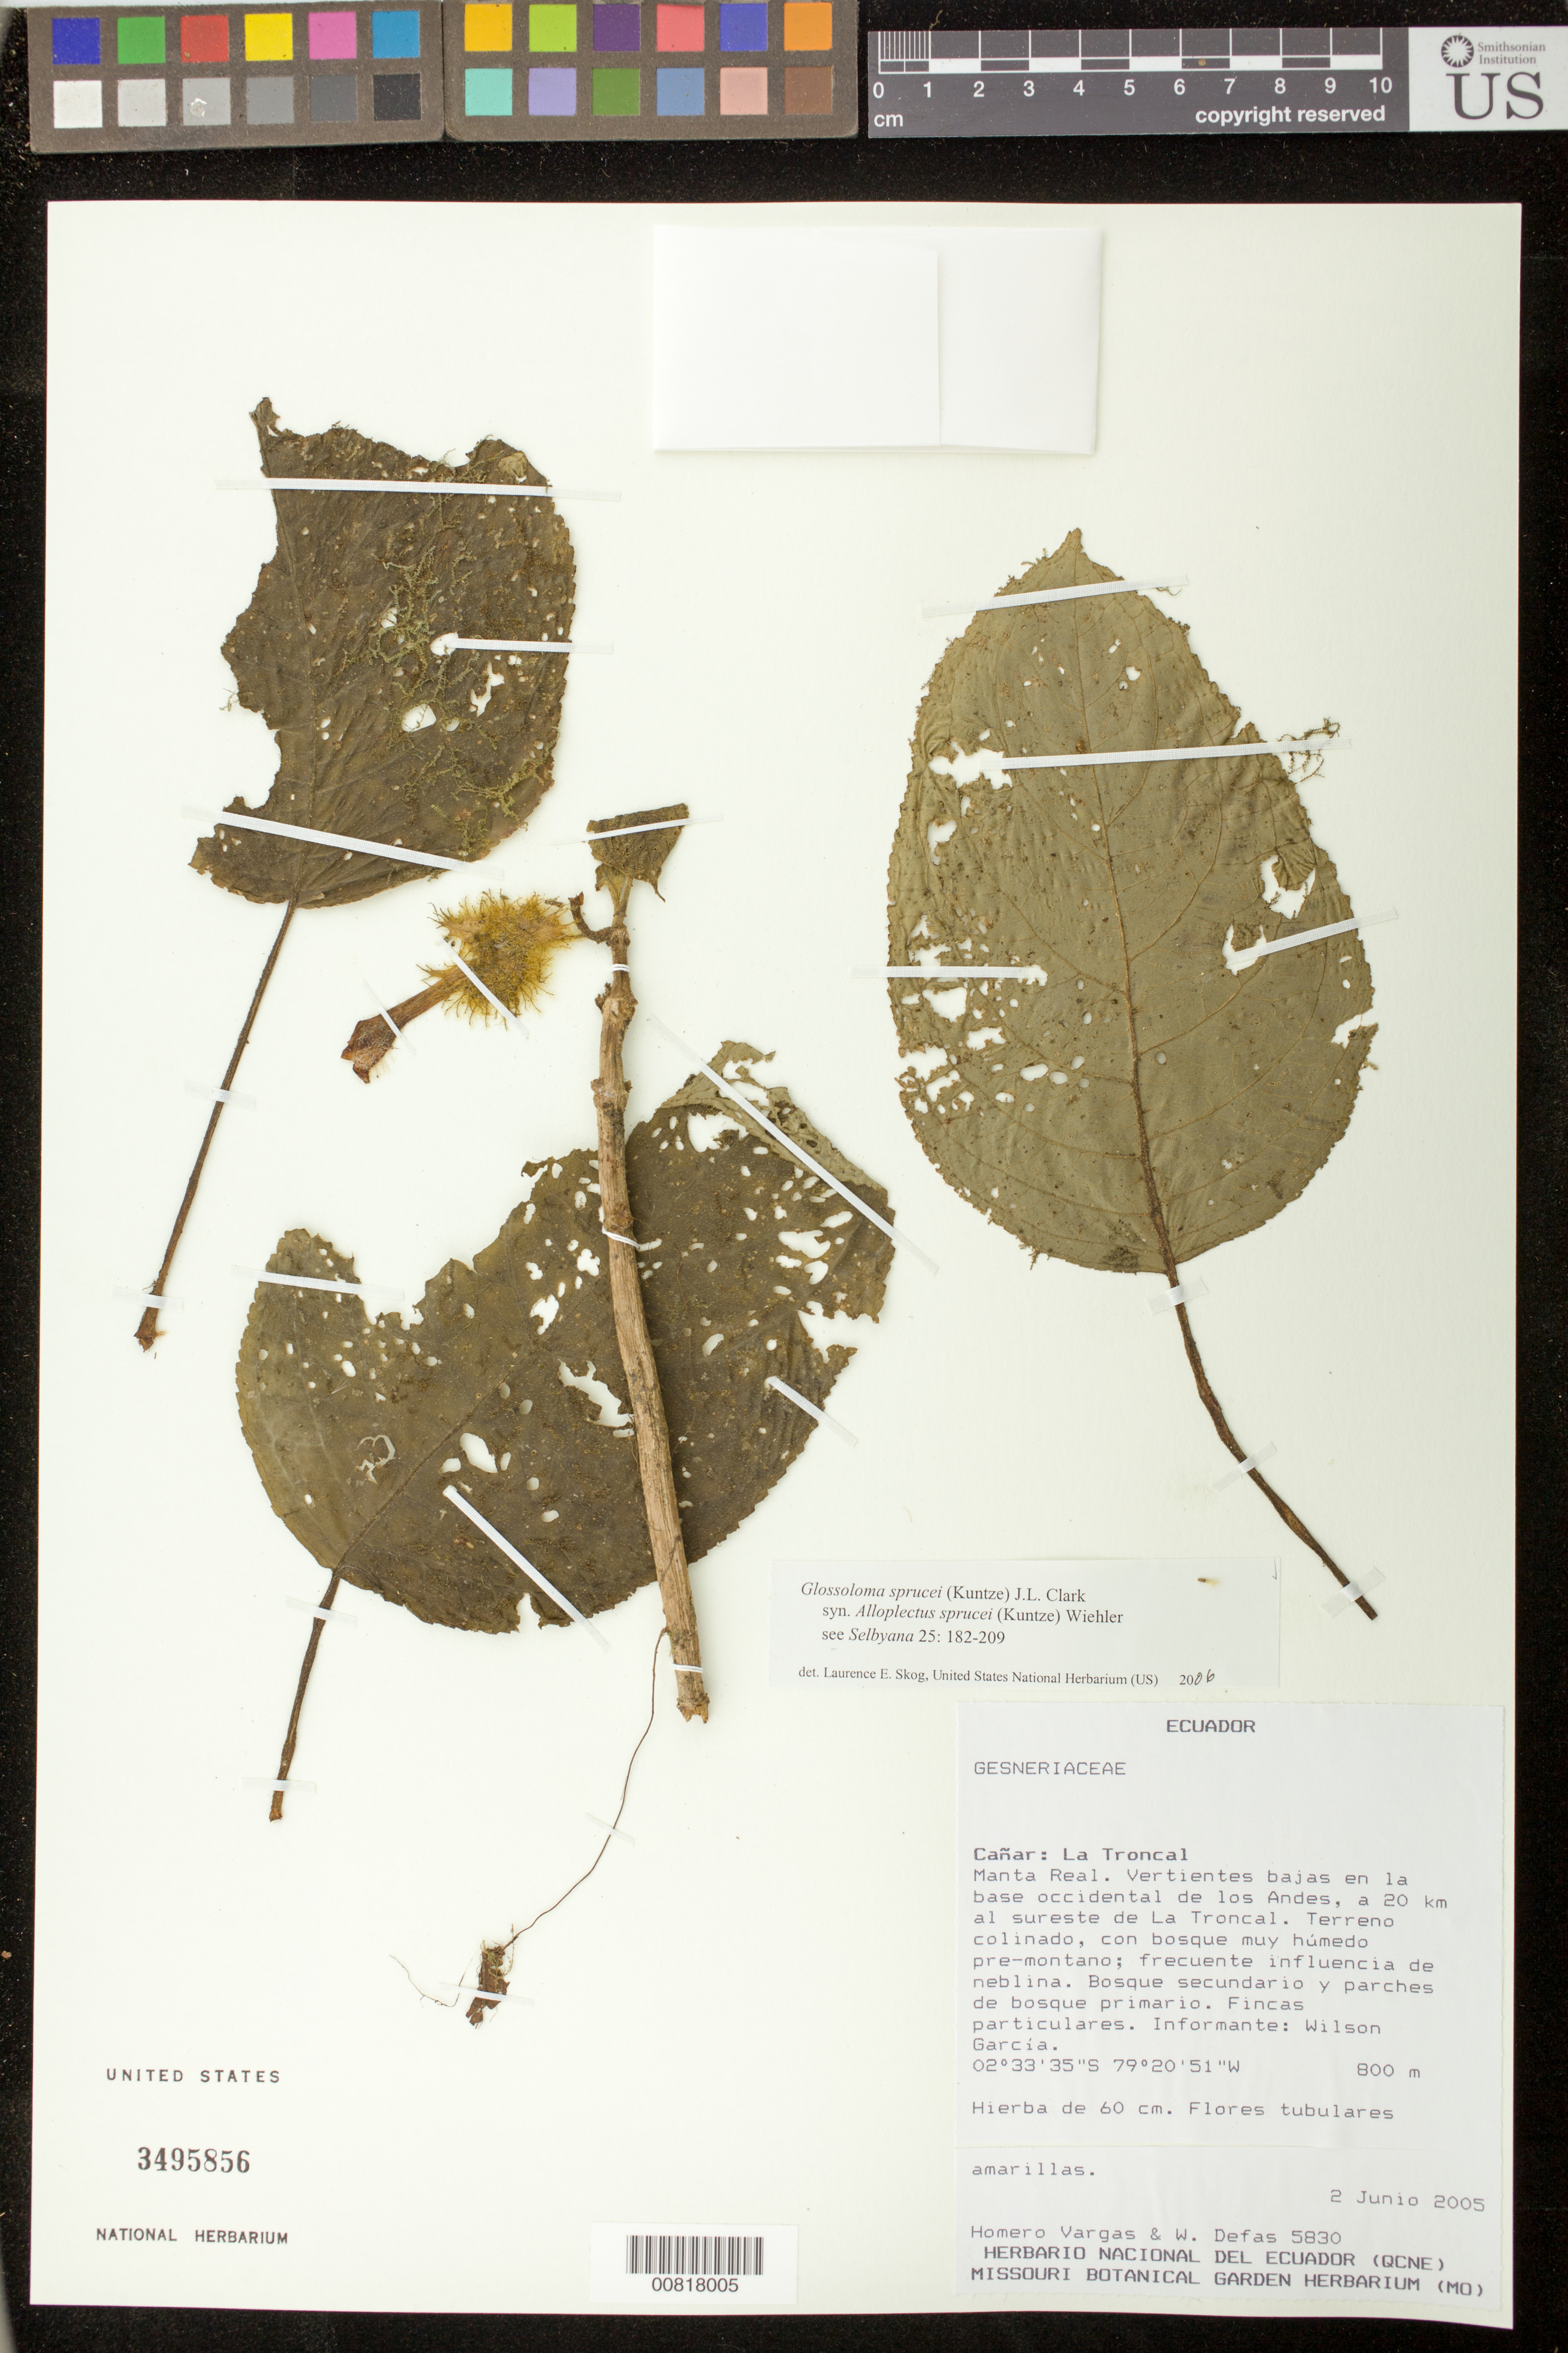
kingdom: Plantae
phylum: Tracheophyta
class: Magnoliopsida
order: Lamiales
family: Gesneriaceae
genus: Glossoloma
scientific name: Glossoloma sprucei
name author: (Kuntze) J.L. Clark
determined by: Skog, Laurence E.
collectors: H. Vargas & W. Defas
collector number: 5830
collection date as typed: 02 Jun 2005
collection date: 2005-06-02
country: Ecuador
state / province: Cañar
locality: Cañar: La Troncal. Manta Real. Vertientes bajas en la base occidental de los Andes, a 20 km al sureste de La Troncal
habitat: Terreno colinado, con bosque muy húmedo pre-monetano; frecuente influencia de neblina. Bosque secundario y parches de bosque primario.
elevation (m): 800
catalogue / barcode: US 3495856